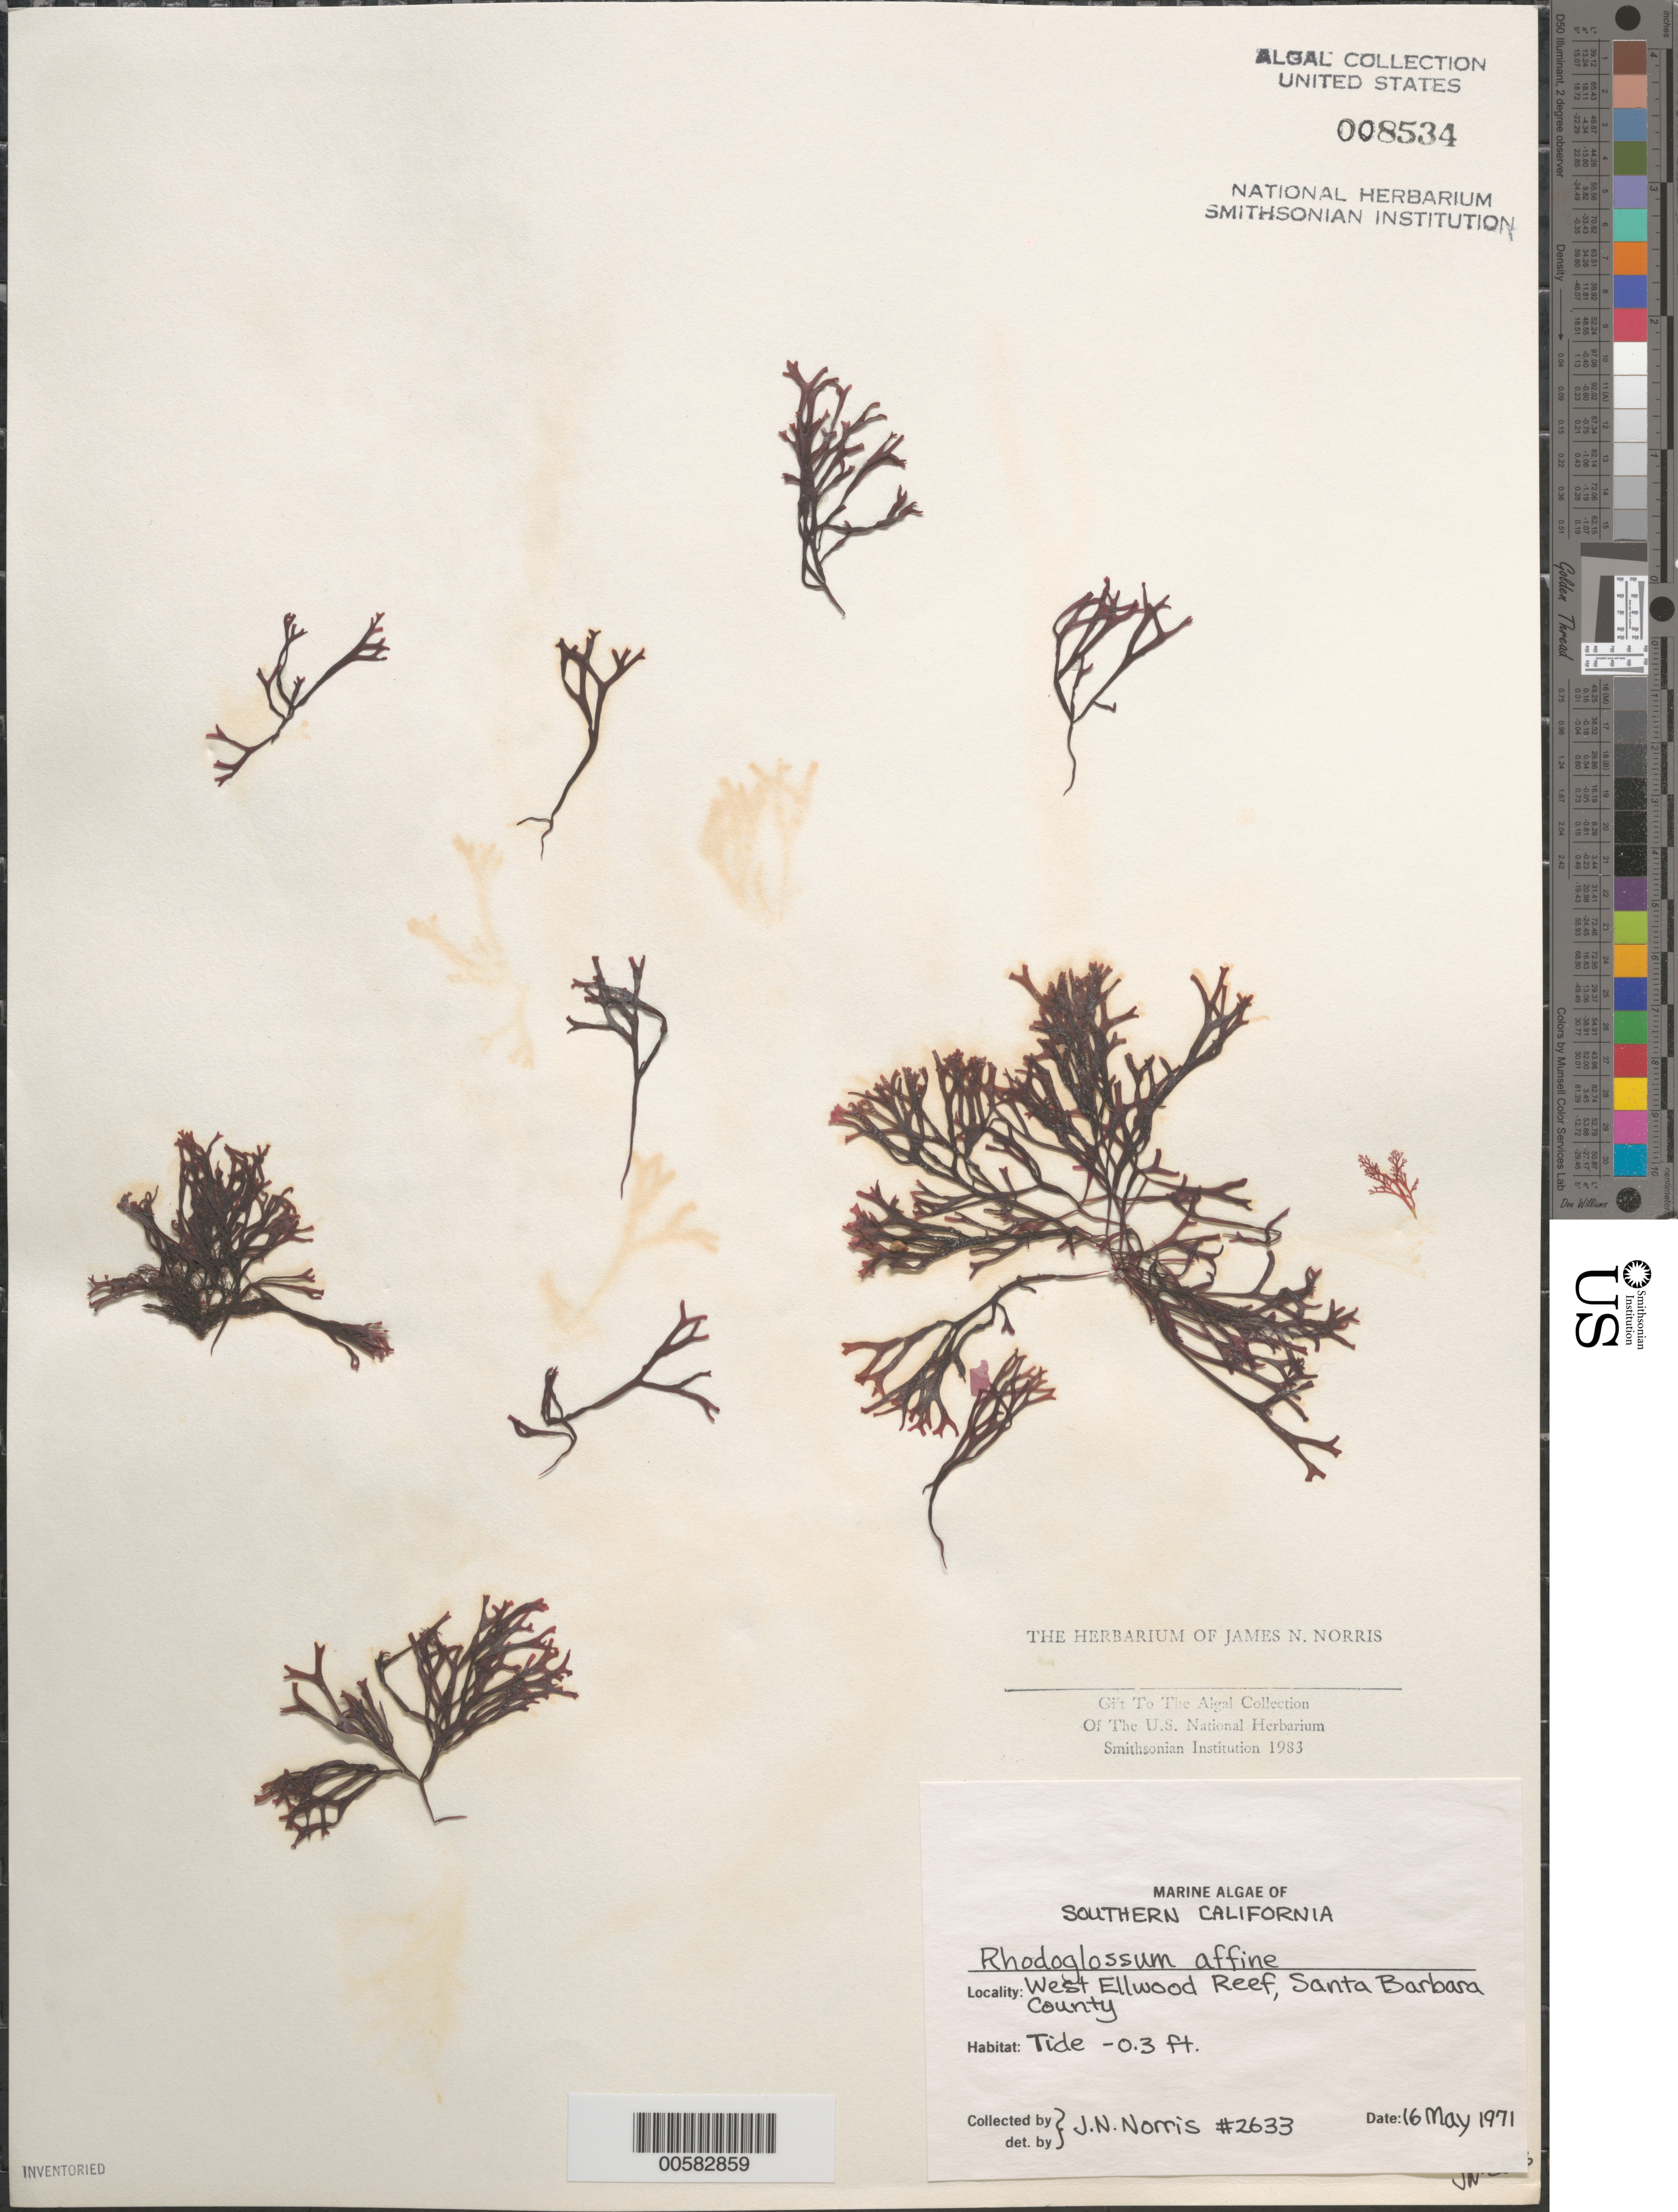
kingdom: Plantae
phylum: Rhodophyta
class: Florideophyceae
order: Gigartinales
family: Gigartinaceae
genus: Mazzaella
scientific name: Mazzaella affinis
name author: (Harvey) Fredericq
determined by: Algae name updating Project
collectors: J. N. Norris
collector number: JN-2633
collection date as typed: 16 May 1971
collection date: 1971-05-16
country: United States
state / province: California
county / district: Santa Barbara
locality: West Ellwood Reef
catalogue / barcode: US 8534